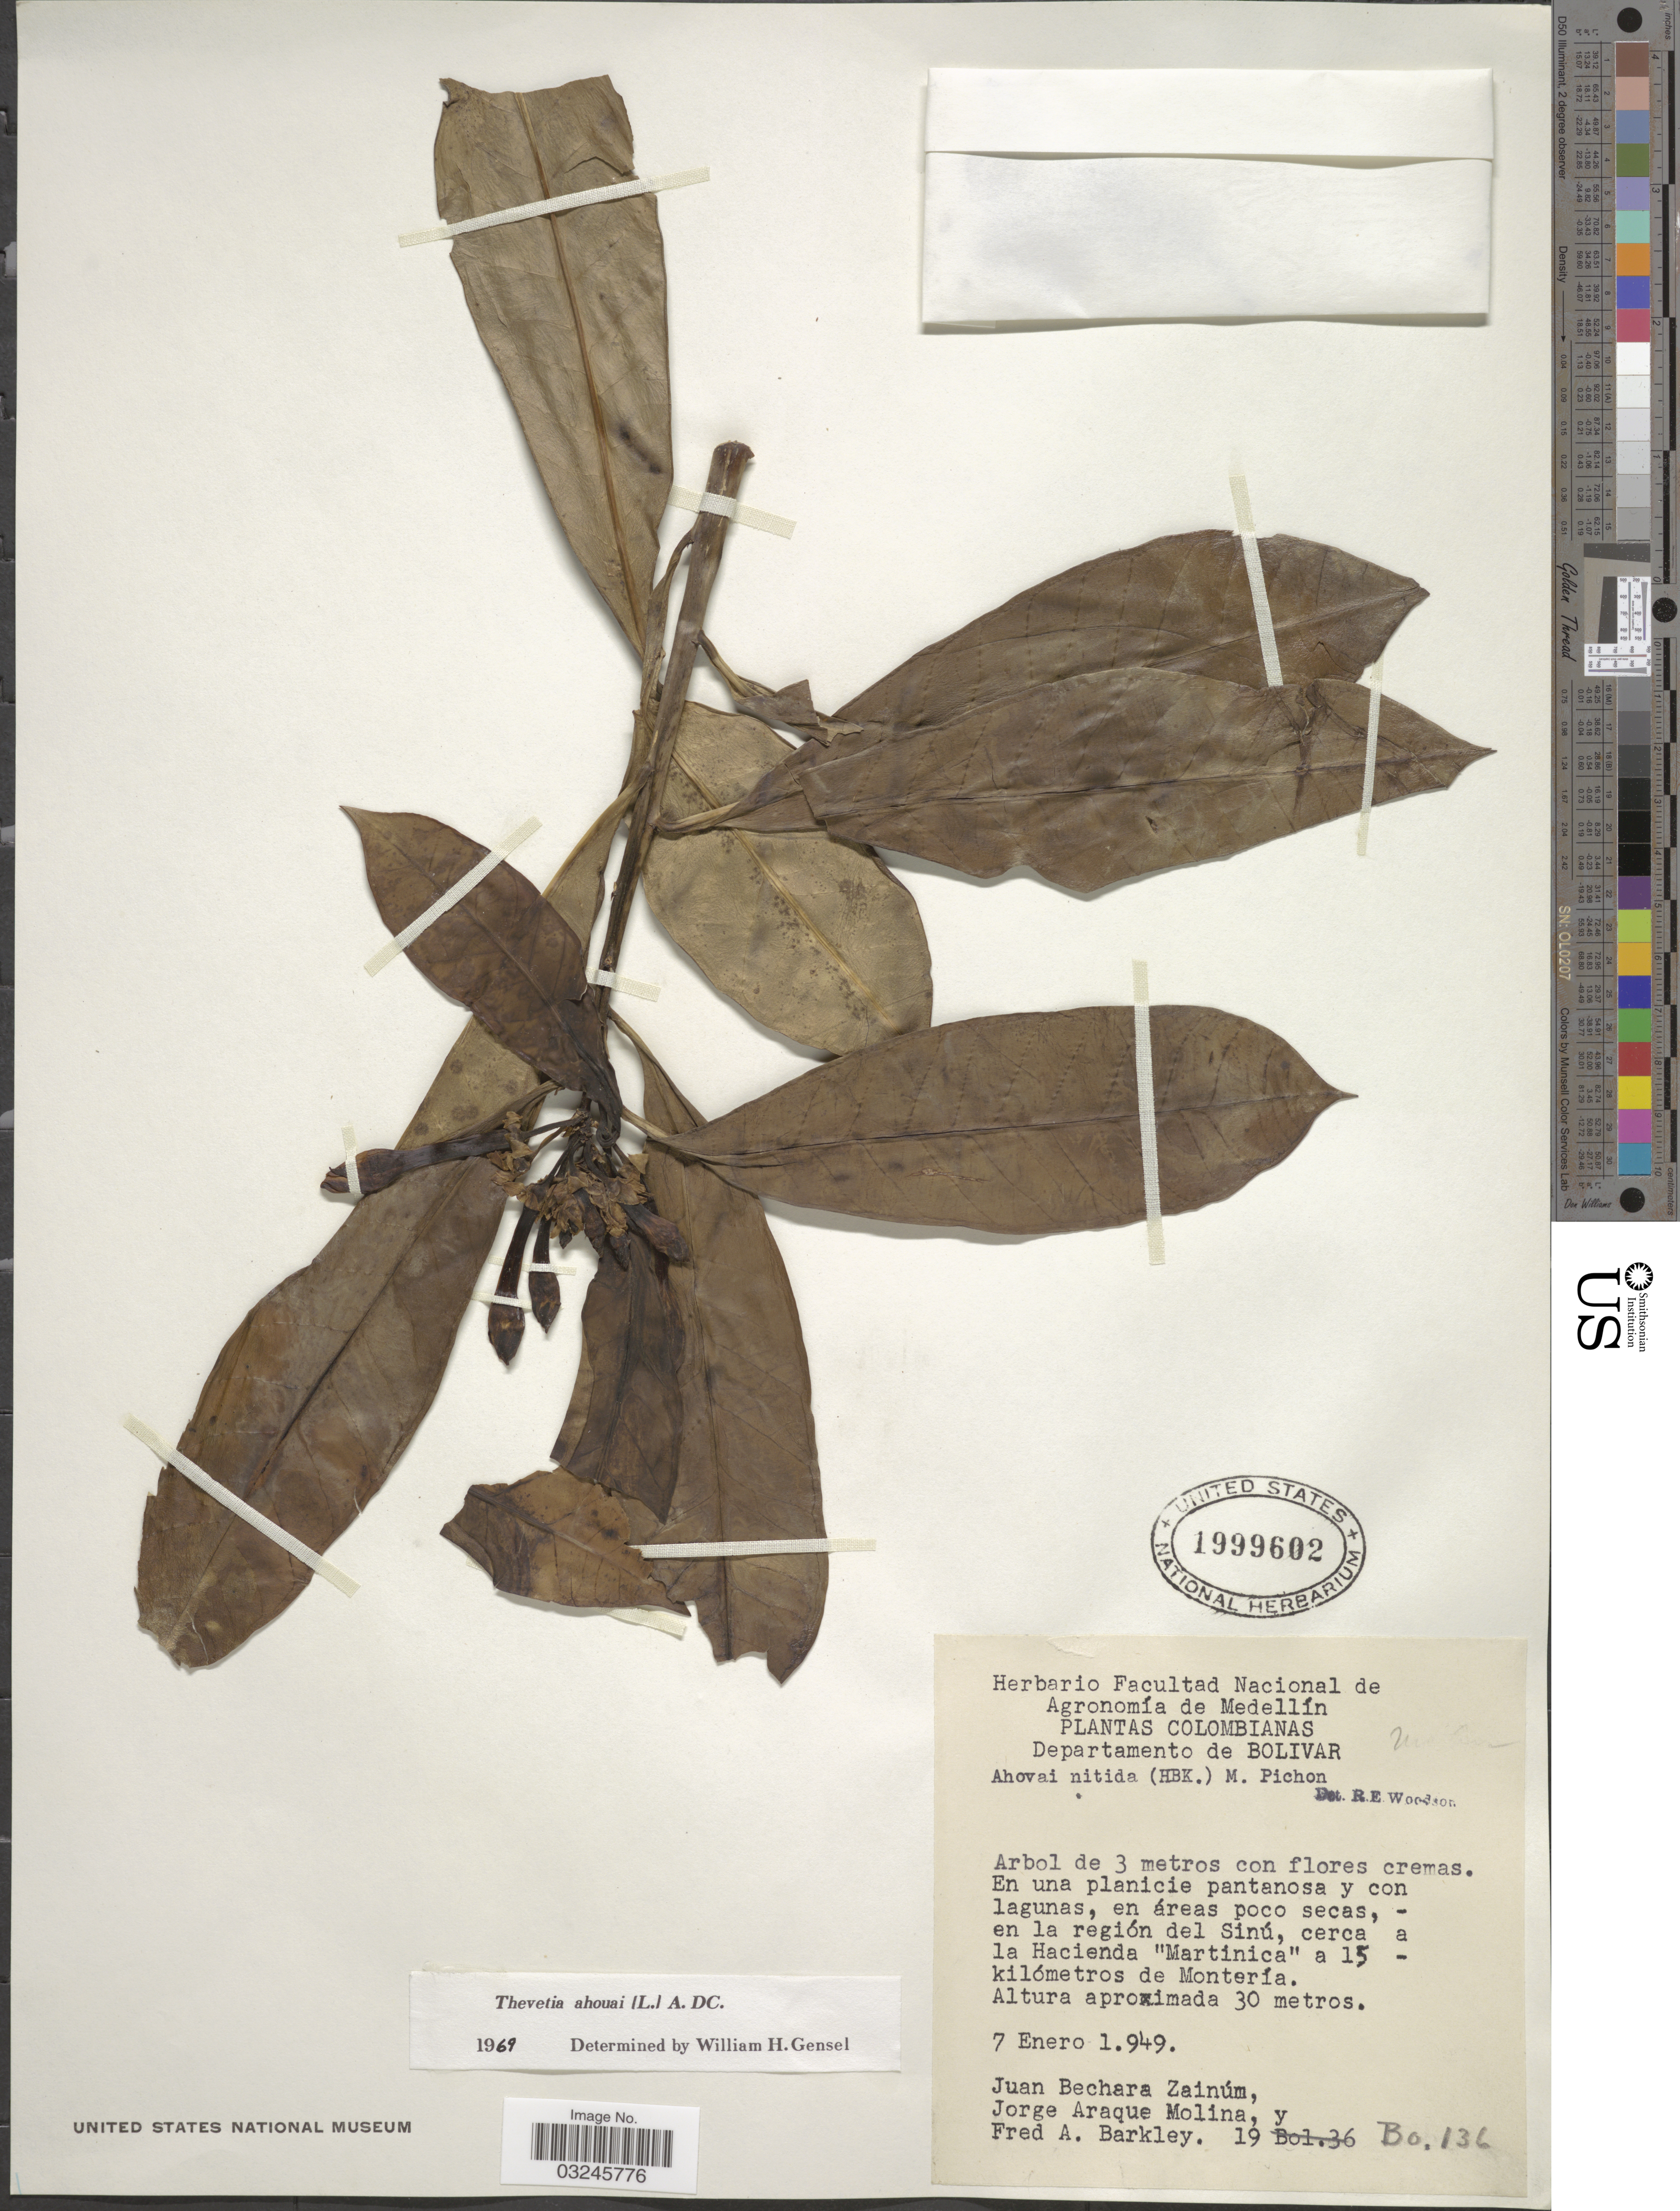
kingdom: Plantae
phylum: Tracheophyta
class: Magnoliopsida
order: Gentianales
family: Apocynaceae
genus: Thevetia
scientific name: Thevetia ahouai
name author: (L.) A. DC.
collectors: J. Zainúm, J. A. Molina & F. A. Barkley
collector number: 19 Bo. 136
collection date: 1949-01-07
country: Colombia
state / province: Bolívar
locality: Departamento de Bolivar, en la región del Sinú, cerca a la Hacienda "Martinica" ca 15 kilómetros de Montería.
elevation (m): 30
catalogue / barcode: US 1999602